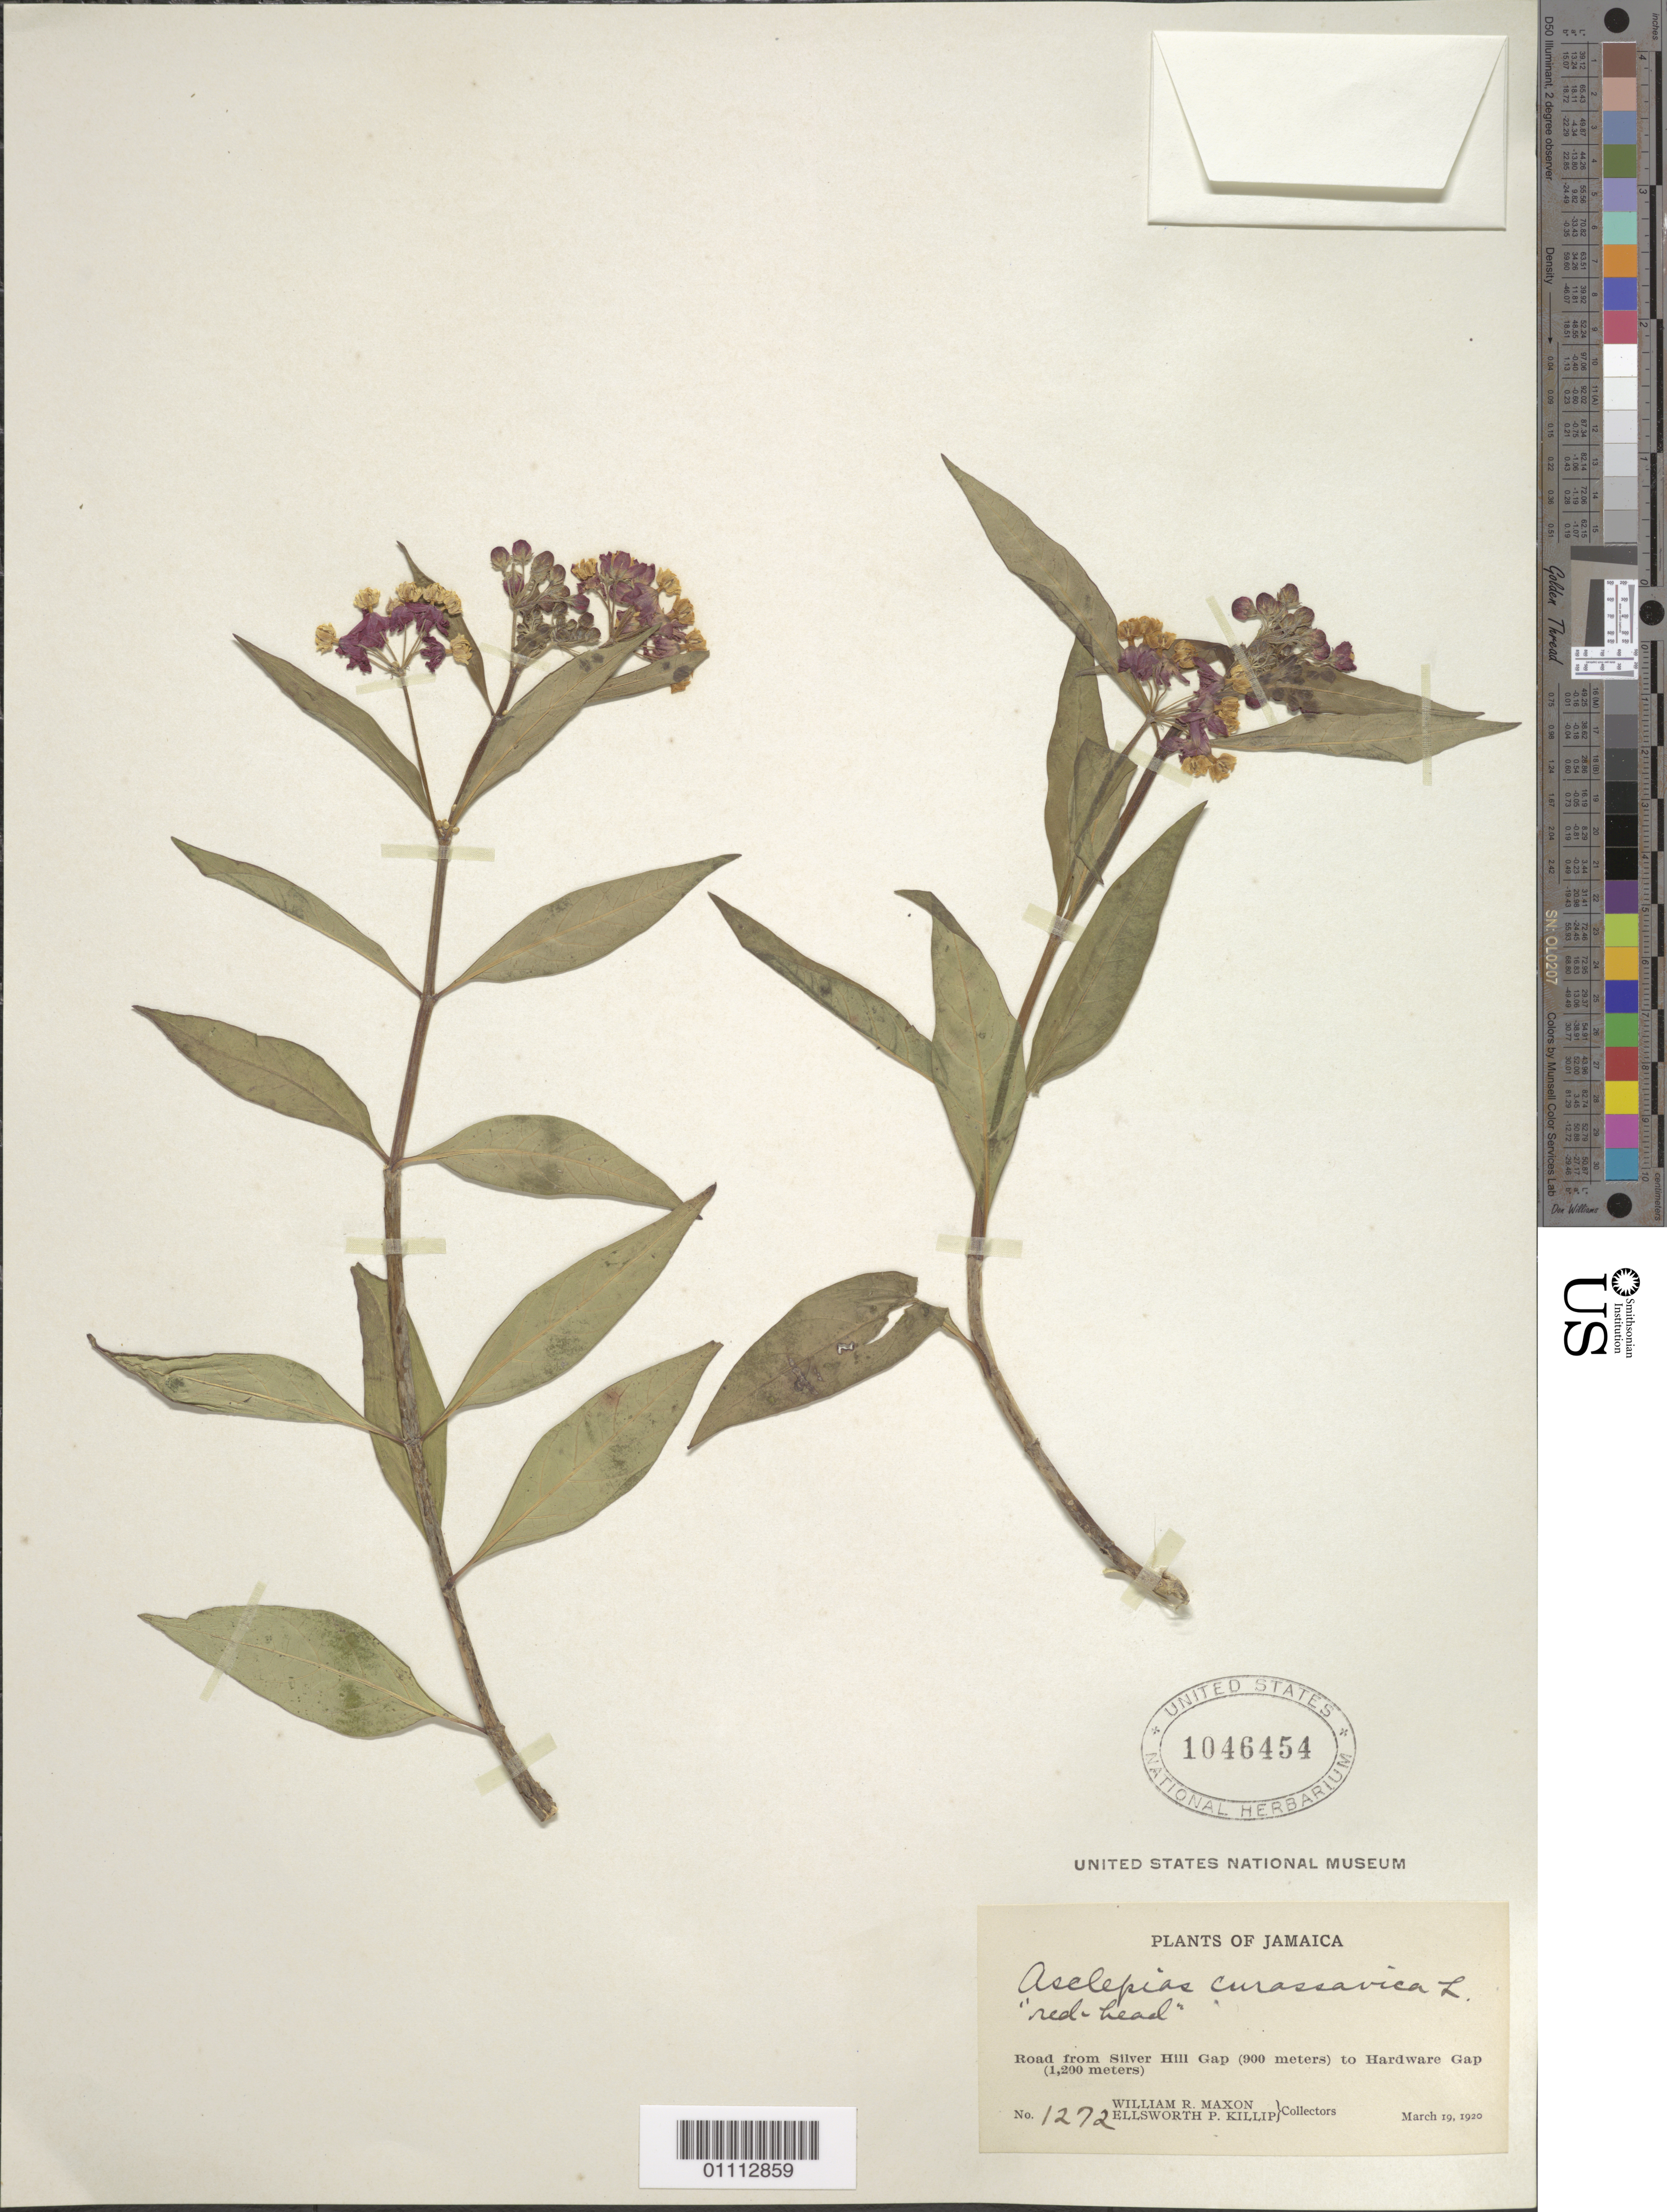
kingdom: Plantae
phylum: Tracheophyta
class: Magnoliopsida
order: Gentianales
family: Apocynaceae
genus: Asclepias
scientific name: Asclepias curassavica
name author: L.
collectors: W. R. Maxon & E. P. Killip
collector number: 1272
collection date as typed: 19 Mar 1920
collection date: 1920-03-19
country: Jamaica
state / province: Portland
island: Jamaica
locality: Road from Silver Hill Gap to Hardware Gap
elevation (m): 900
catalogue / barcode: US 1046454